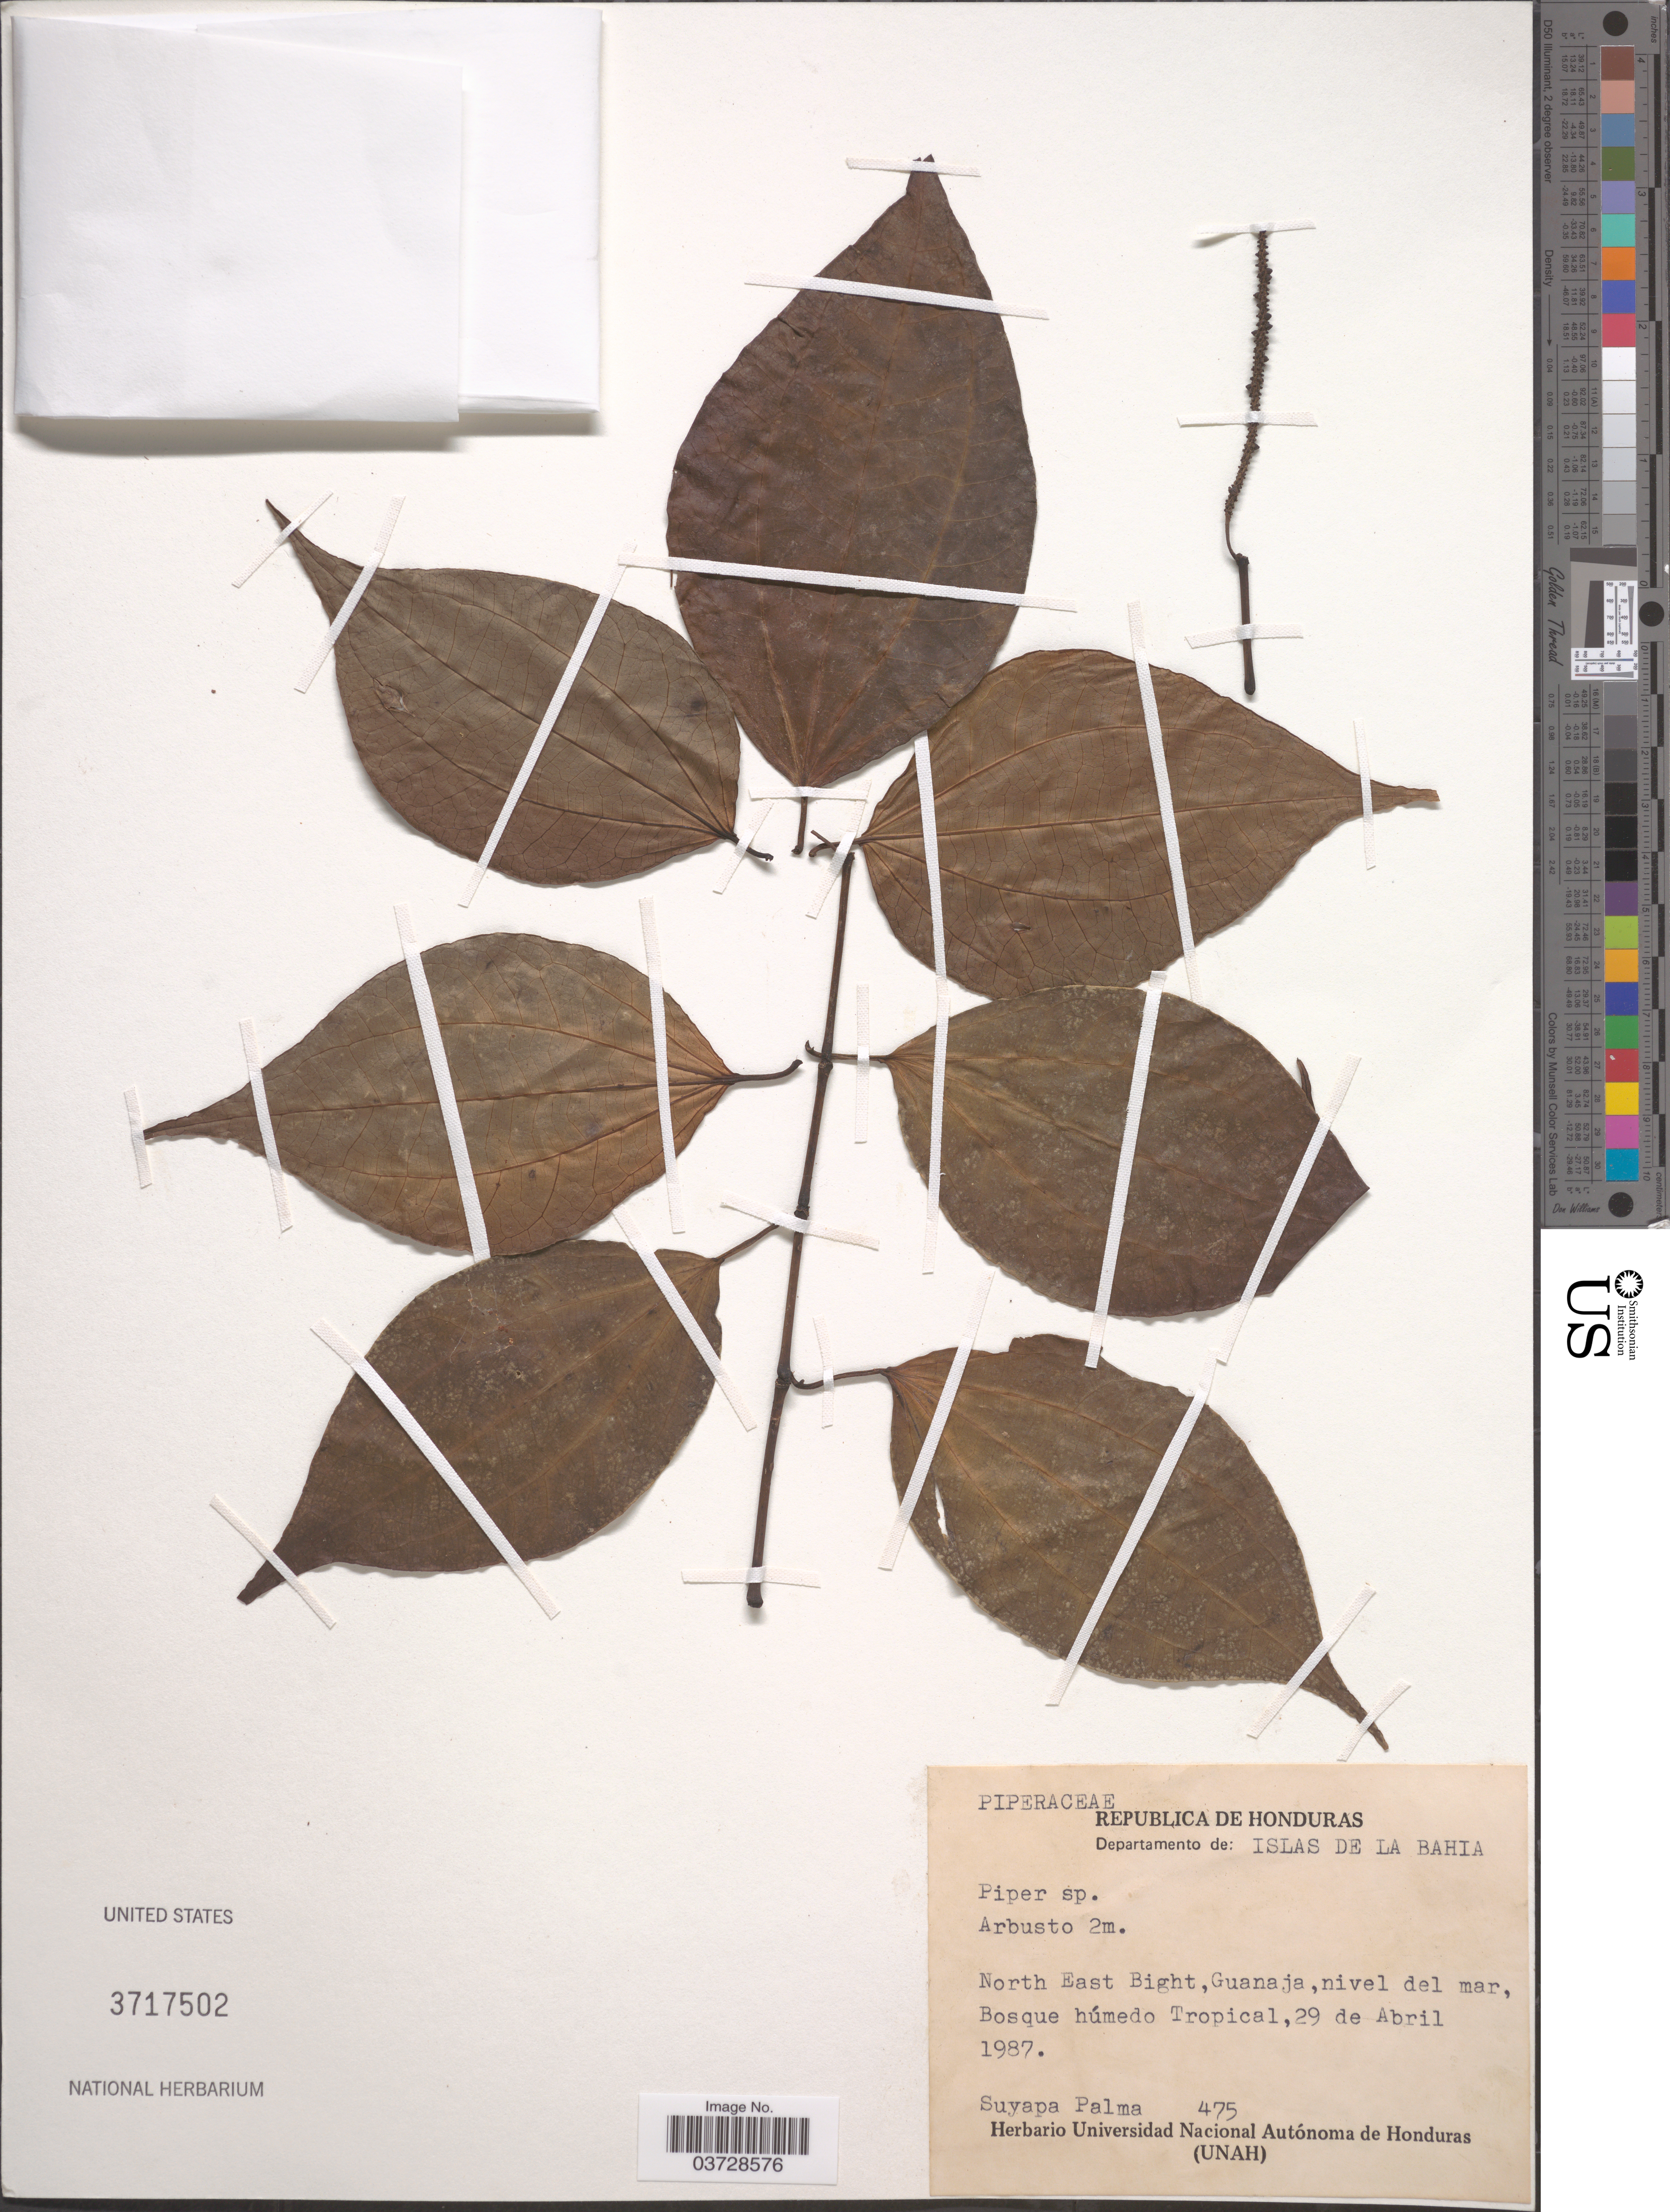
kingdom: Plantae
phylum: Tracheophyta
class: Magnoliopsida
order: Piperales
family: Piperaceae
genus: Piper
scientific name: Piper sp.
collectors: S. Palma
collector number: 475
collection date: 1987-04-29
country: Honduras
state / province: Islas de la Bahía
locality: Departamento de: Islas de La Bahia. North East Bight,Guanaja. Bosque húmedo Tropical.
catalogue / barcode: US 3717502